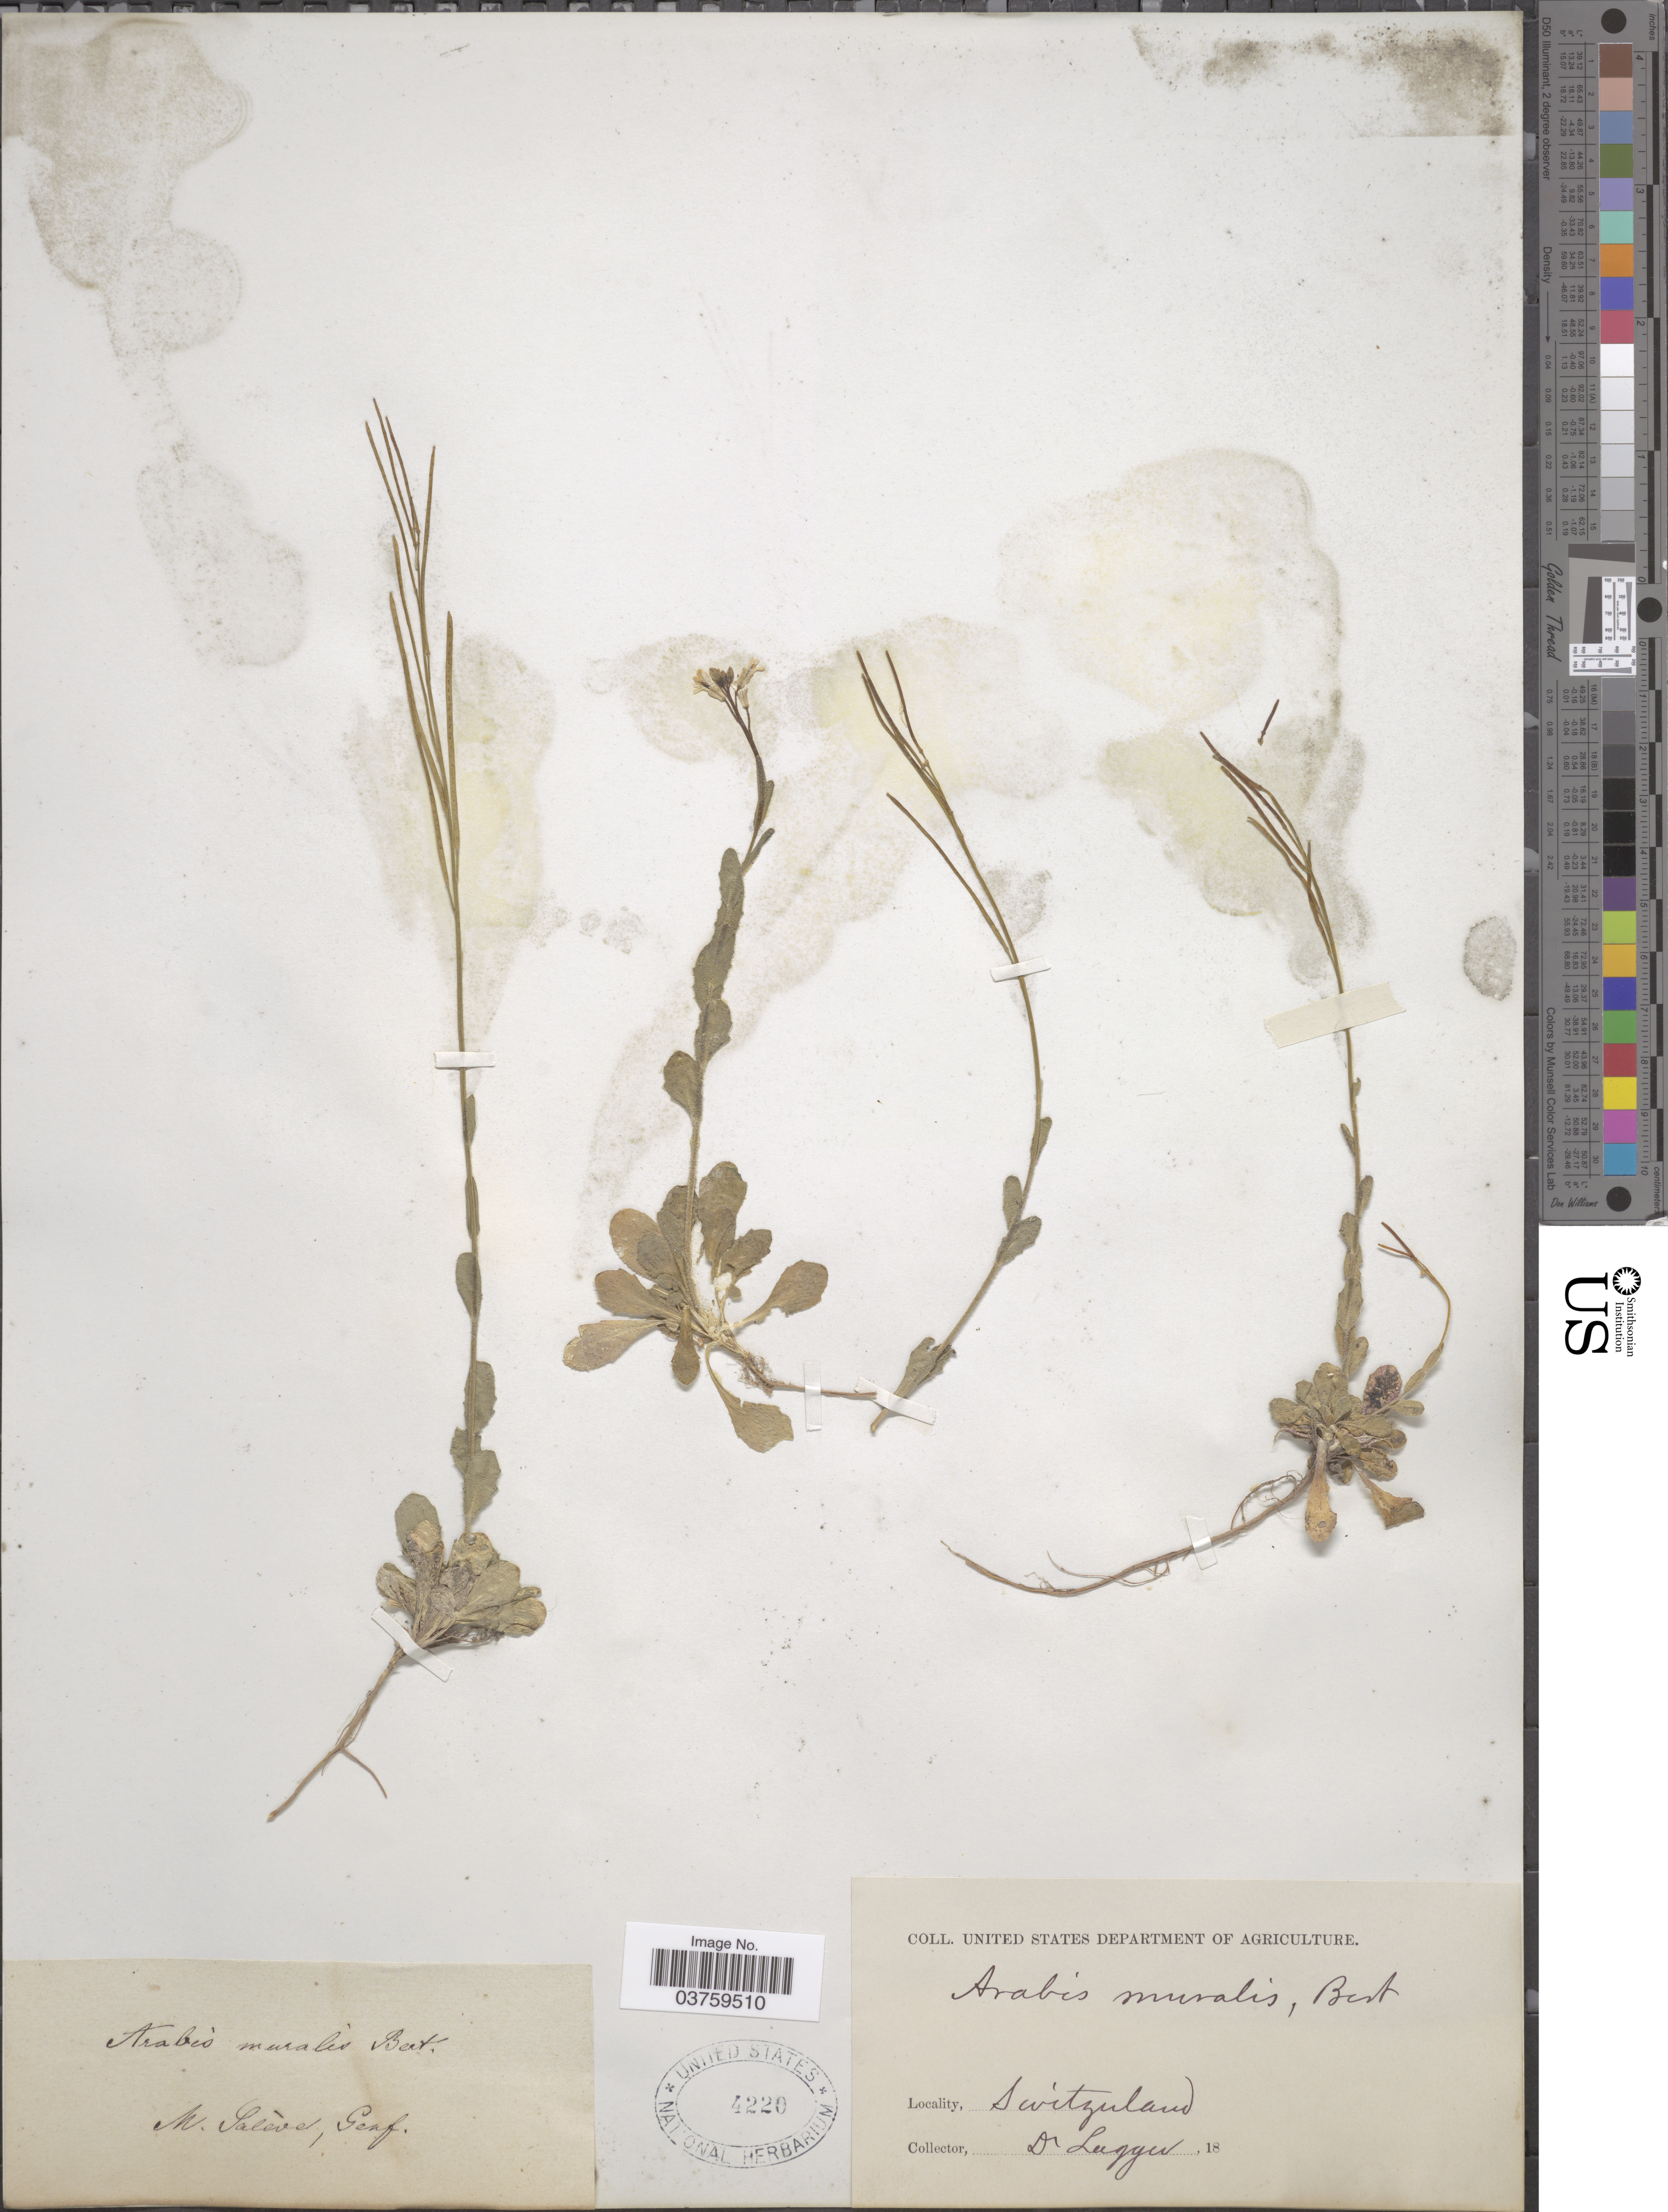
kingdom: Plantae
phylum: Tracheophyta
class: Magnoliopsida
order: Brassicales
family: Brassicaceae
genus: Arabis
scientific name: Arabis muralis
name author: Bertol.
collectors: F. J. Lagger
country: Switzerland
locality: N. Saléve, Genf.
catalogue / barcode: US 4220